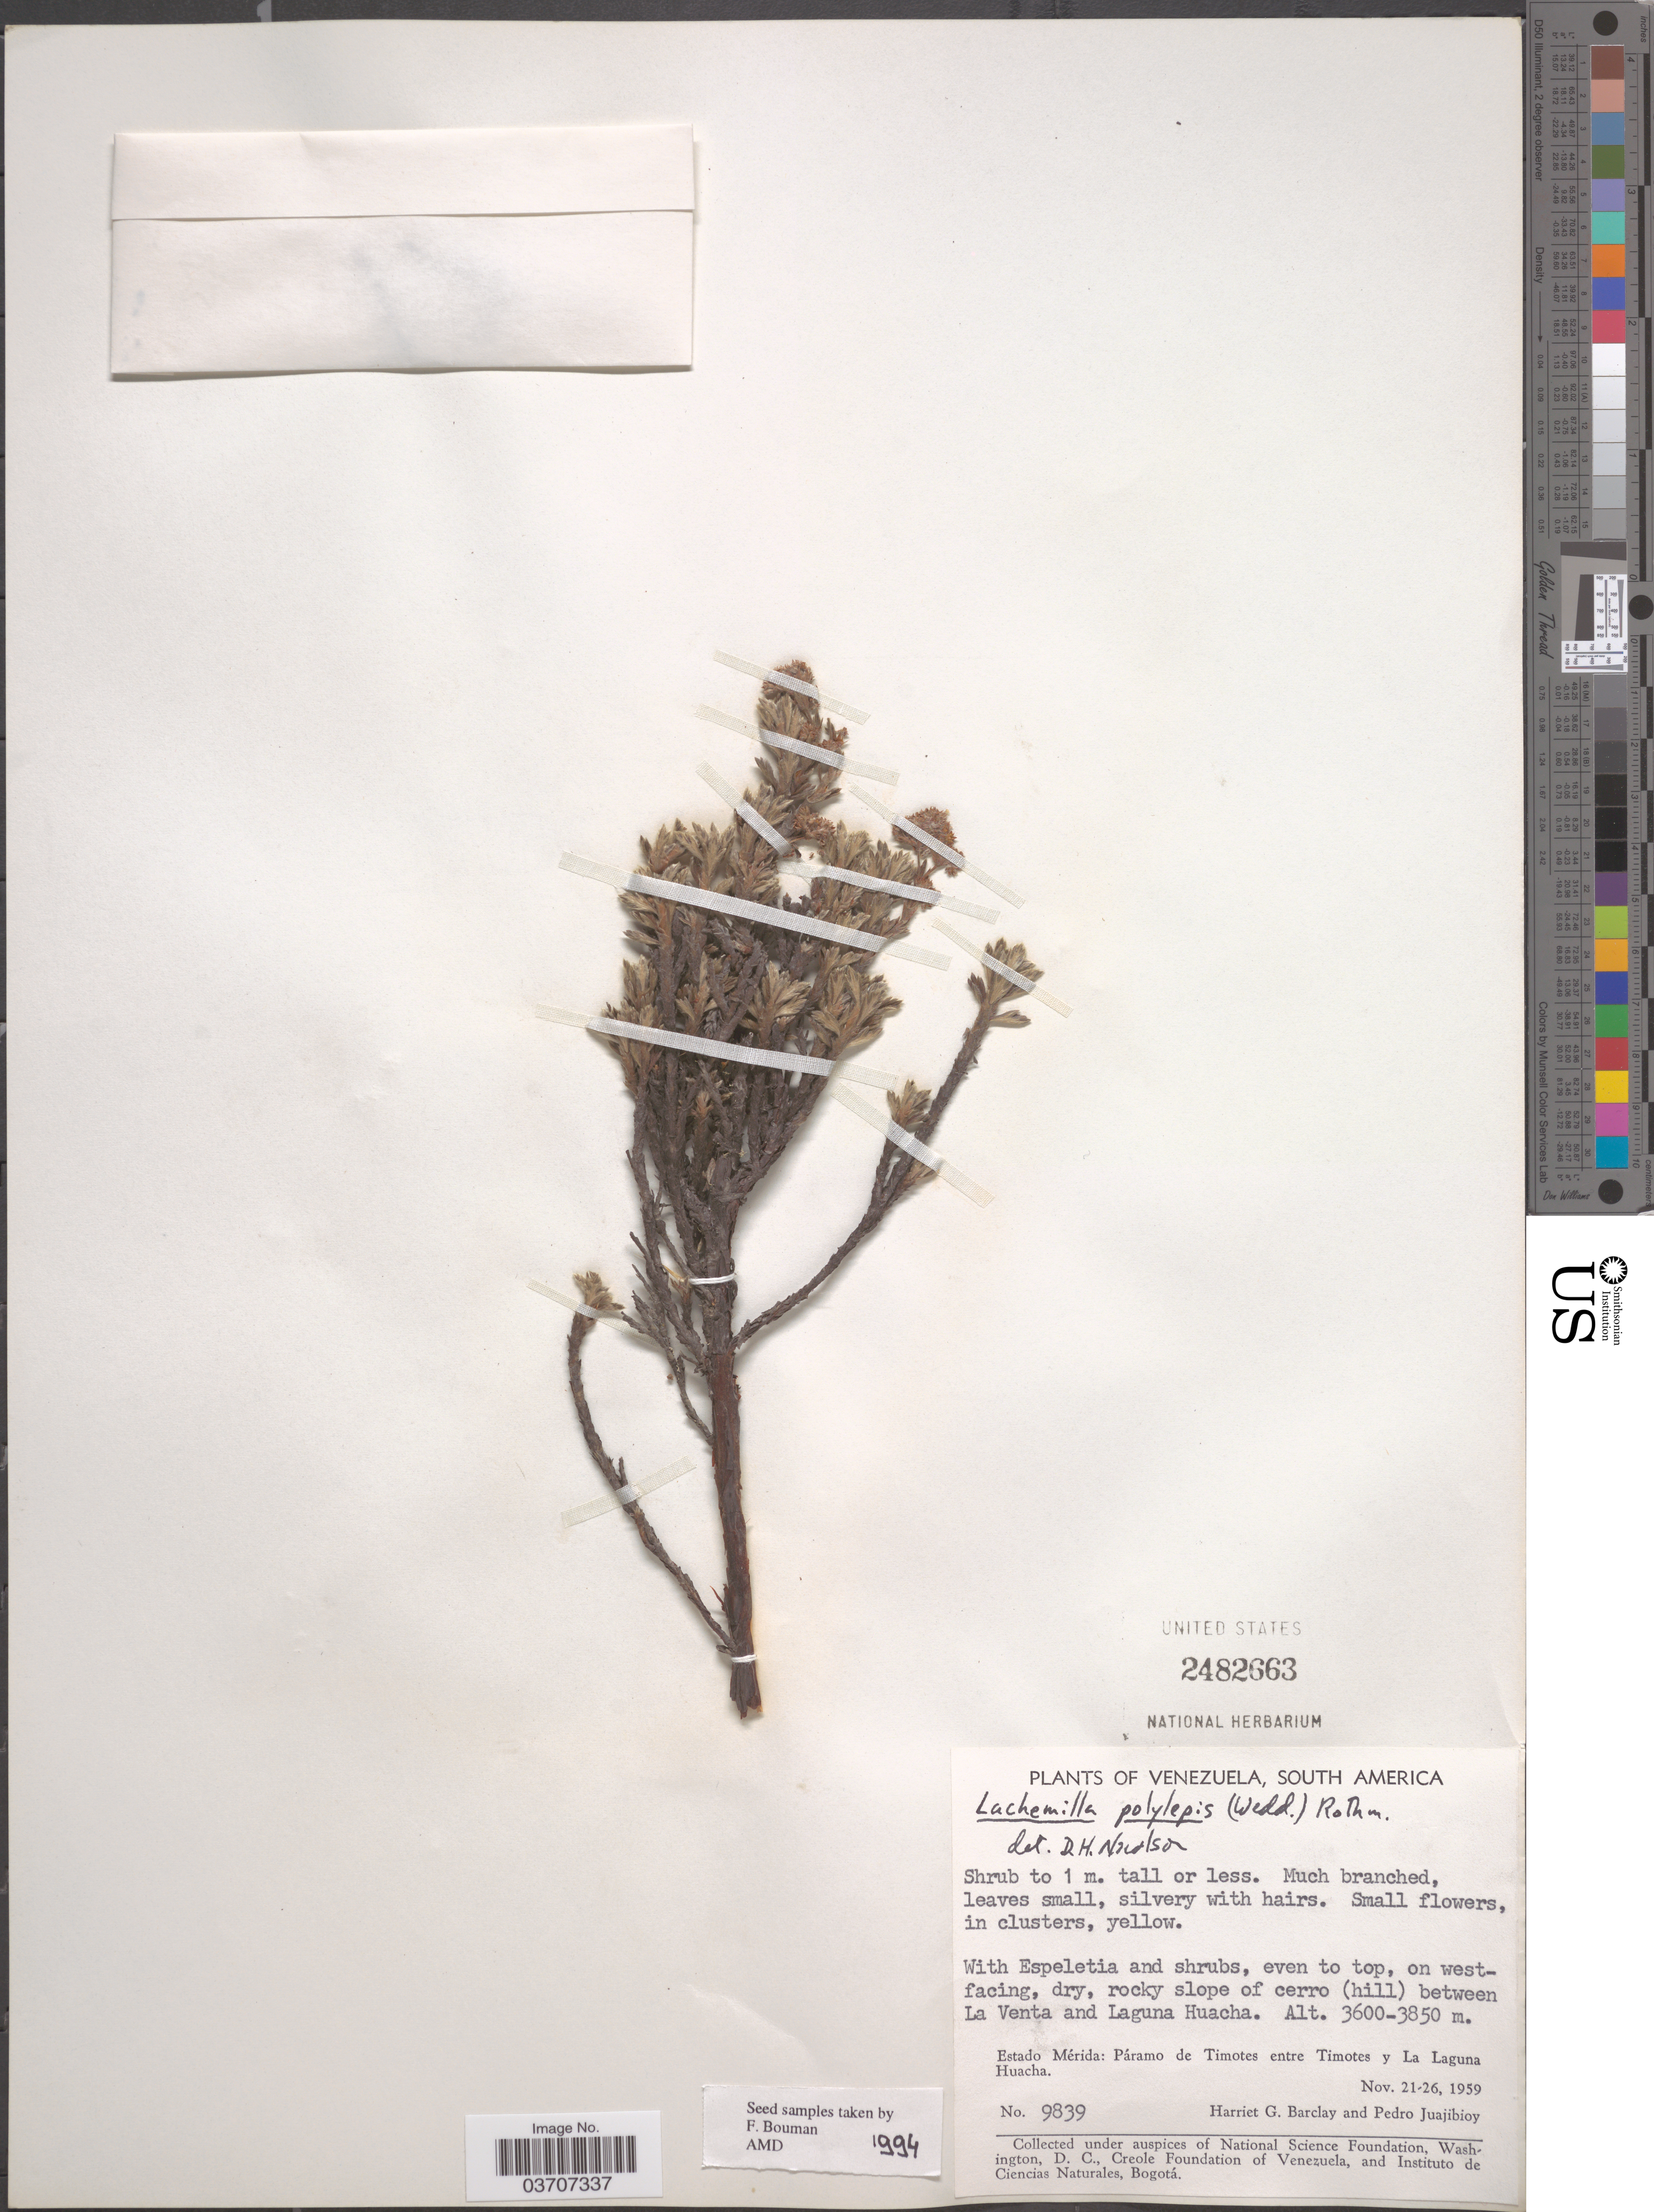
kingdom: Plantae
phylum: Tracheophyta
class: Magnoliopsida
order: Rosales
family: Rosaceae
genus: Lachemilla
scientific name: Lachemilla polylepis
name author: (Wedd.) Rothm.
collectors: H. G. Barclay & P. Juajibioy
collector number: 9839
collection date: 1959-11-21/1959-11-26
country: Venezuela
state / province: Merida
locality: Páramo de Timotes entre Timotes y La Laguna Huacha. Between La Venta and Laguna Huacha.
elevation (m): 3600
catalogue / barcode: US 2482663